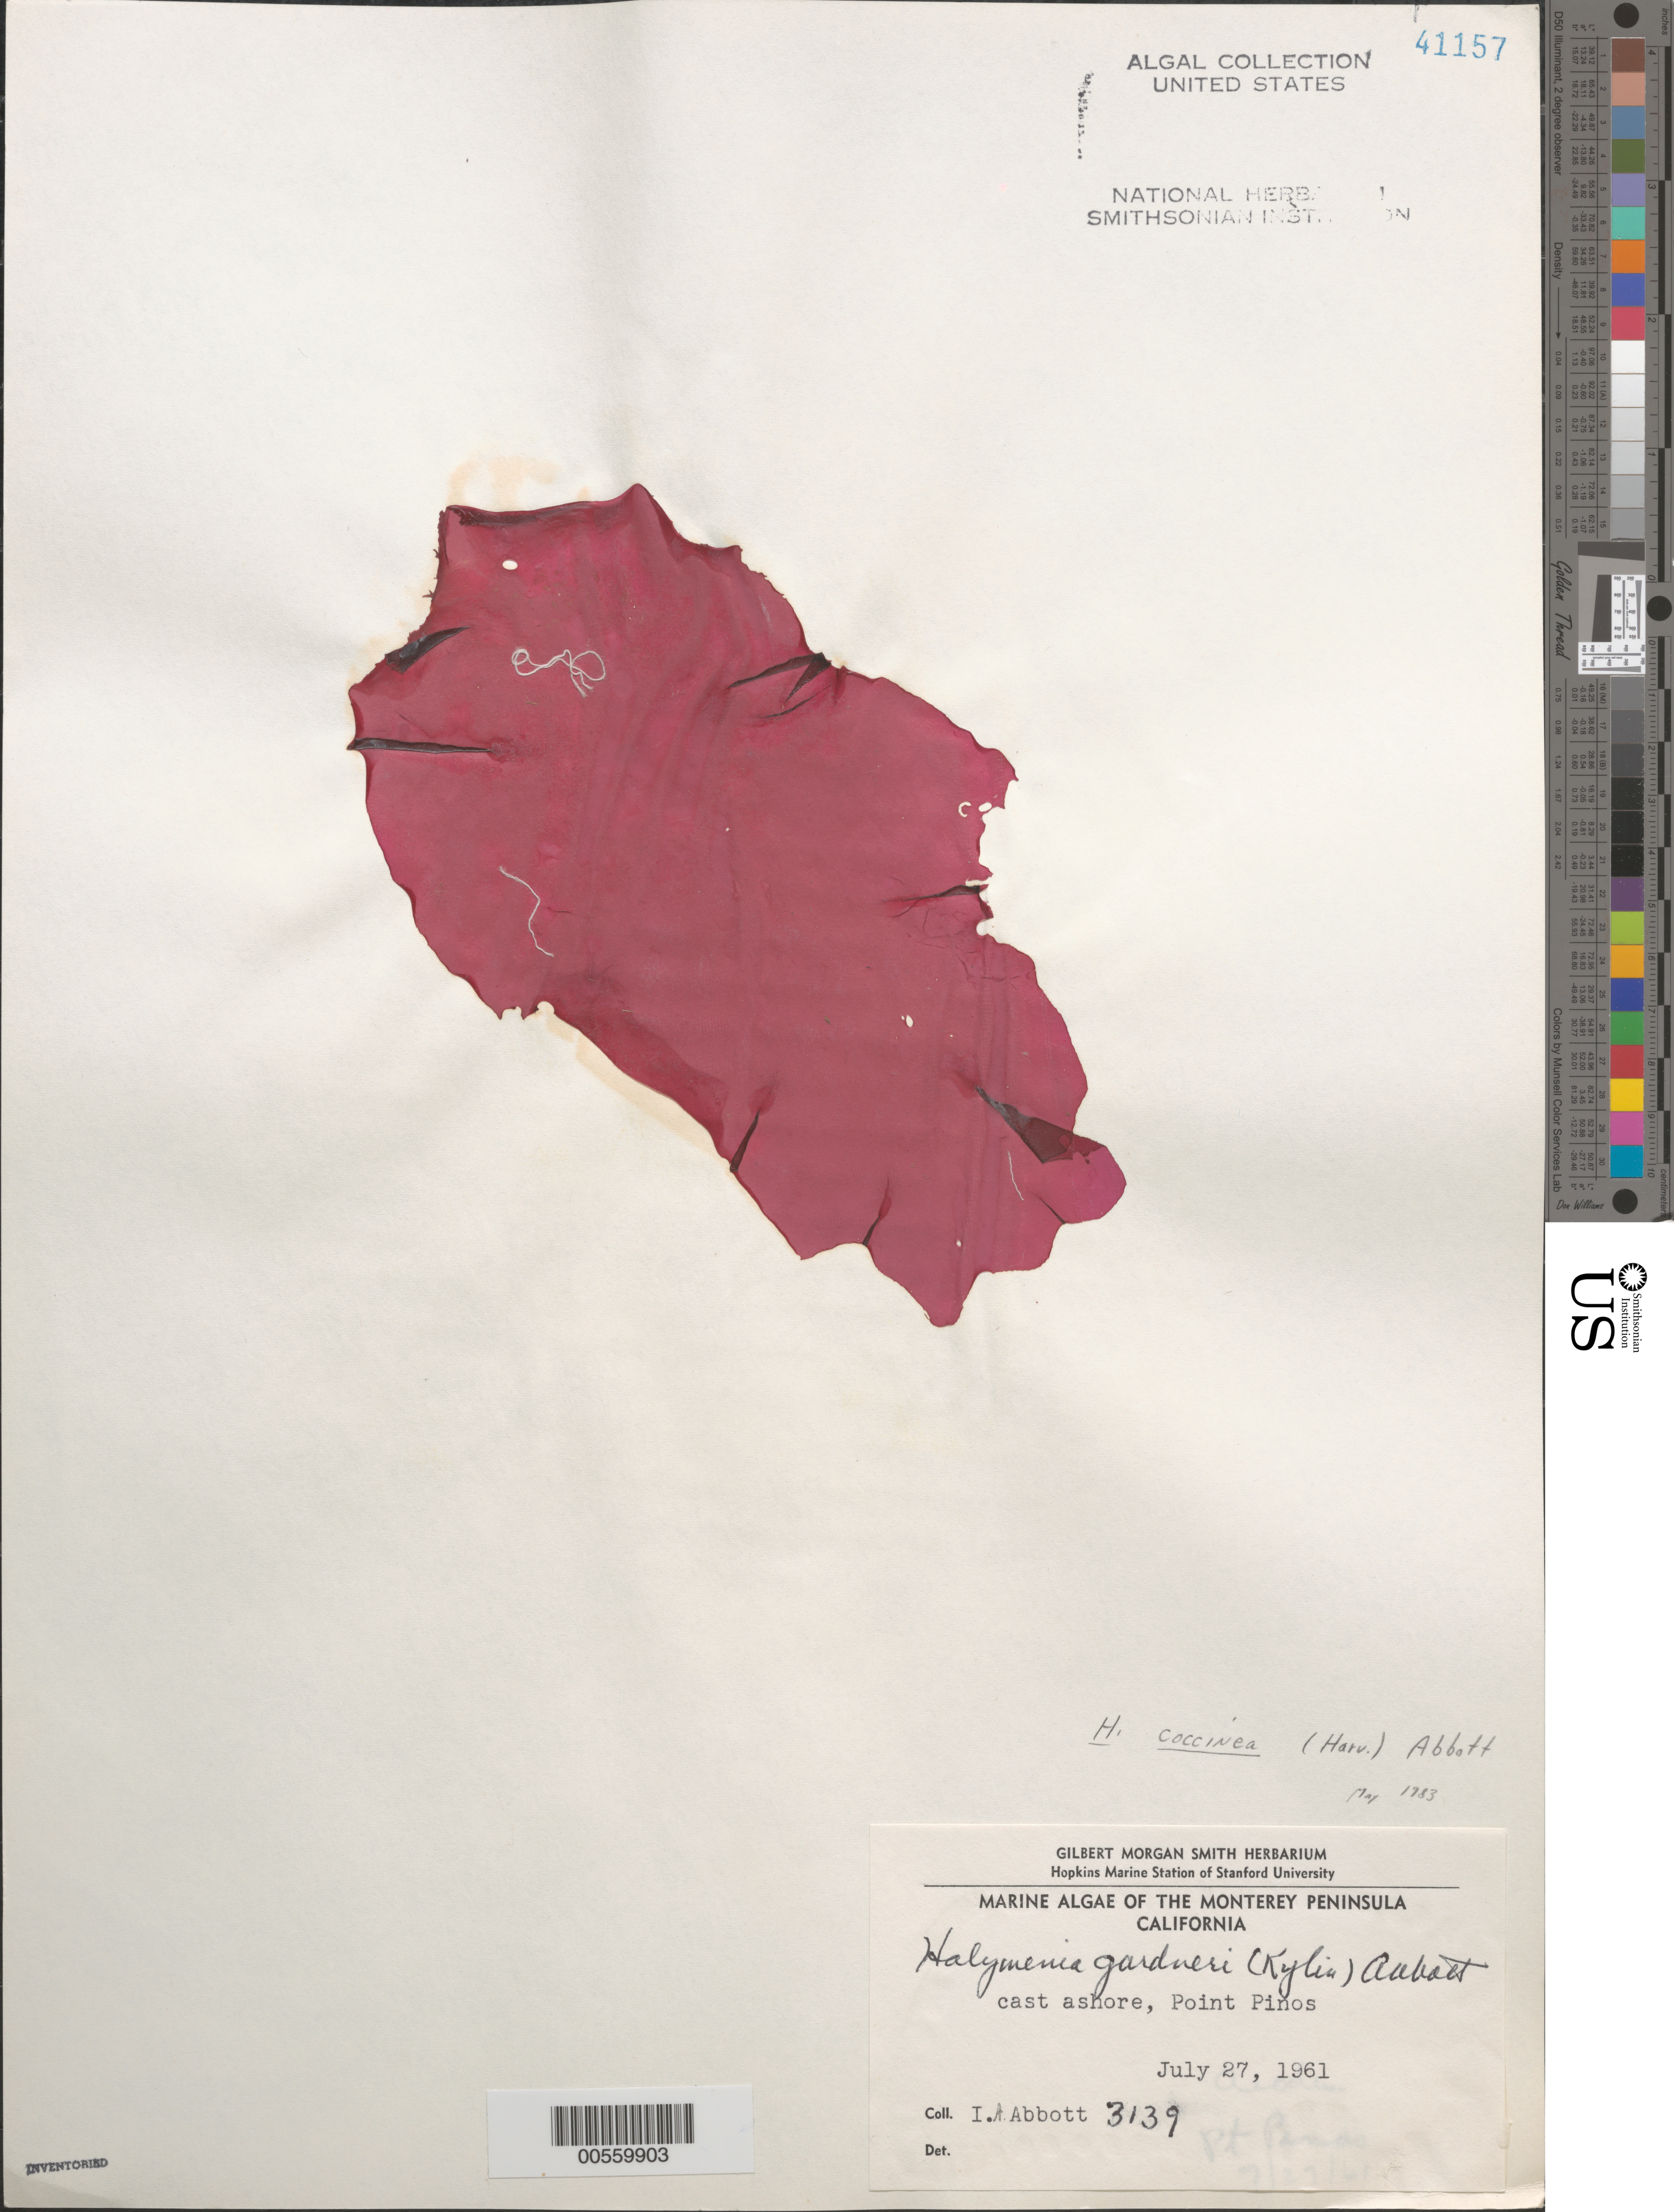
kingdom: Plantae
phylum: Rhodophyta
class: Florideophyceae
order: Gigartinales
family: Dumontiaceae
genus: Weeksia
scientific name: Weeksia coccinea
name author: (Harv.) S.C. Lindstrom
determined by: Algae name updating Project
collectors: I. A. Abbott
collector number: IAA 3139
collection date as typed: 27 Jul 1961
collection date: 1961-07-27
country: United States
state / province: California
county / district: Monterey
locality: Point Pinos, Monterey Peninsula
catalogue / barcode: US 41157